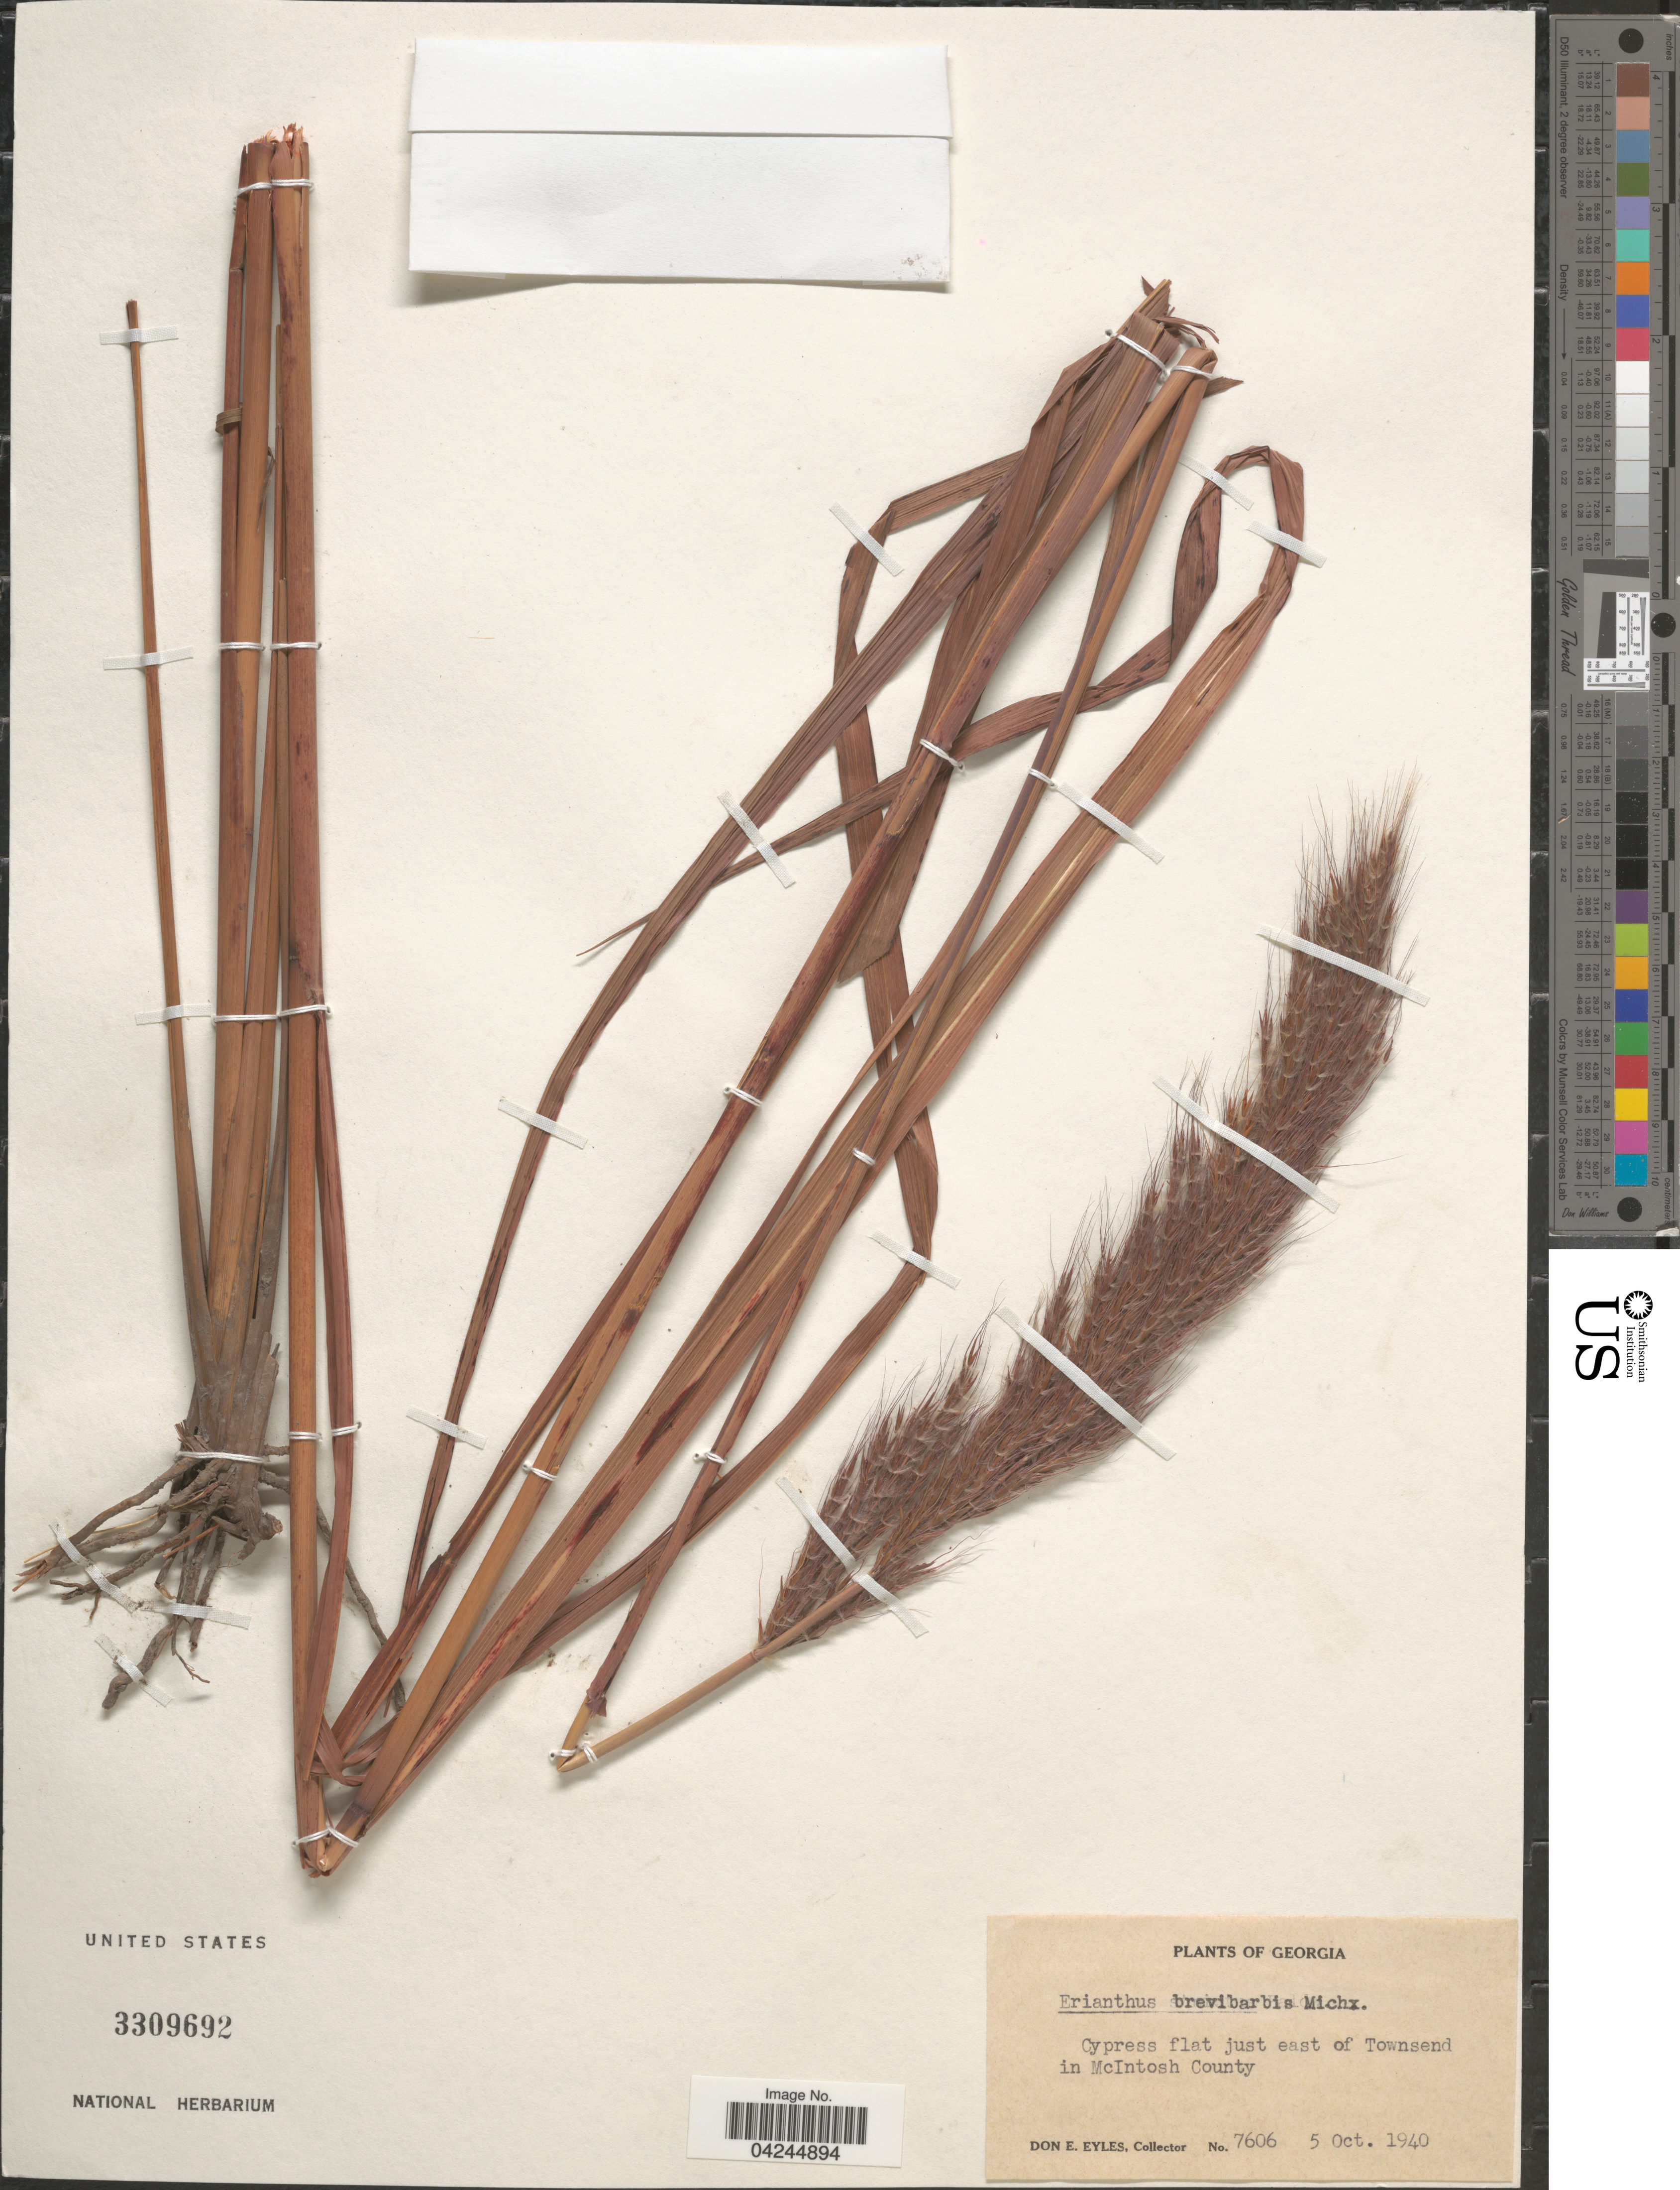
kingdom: Plantae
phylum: Tracheophyta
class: Liliopsida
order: Poales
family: Poaceae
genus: Erianthus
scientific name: Erianthus brevibarbis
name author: Michx.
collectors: D. Eyles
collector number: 7606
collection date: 1940-10-05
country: United States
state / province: Georgia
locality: Cypress flat just east of Townsend in McIntosh County.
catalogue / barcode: US 3309692